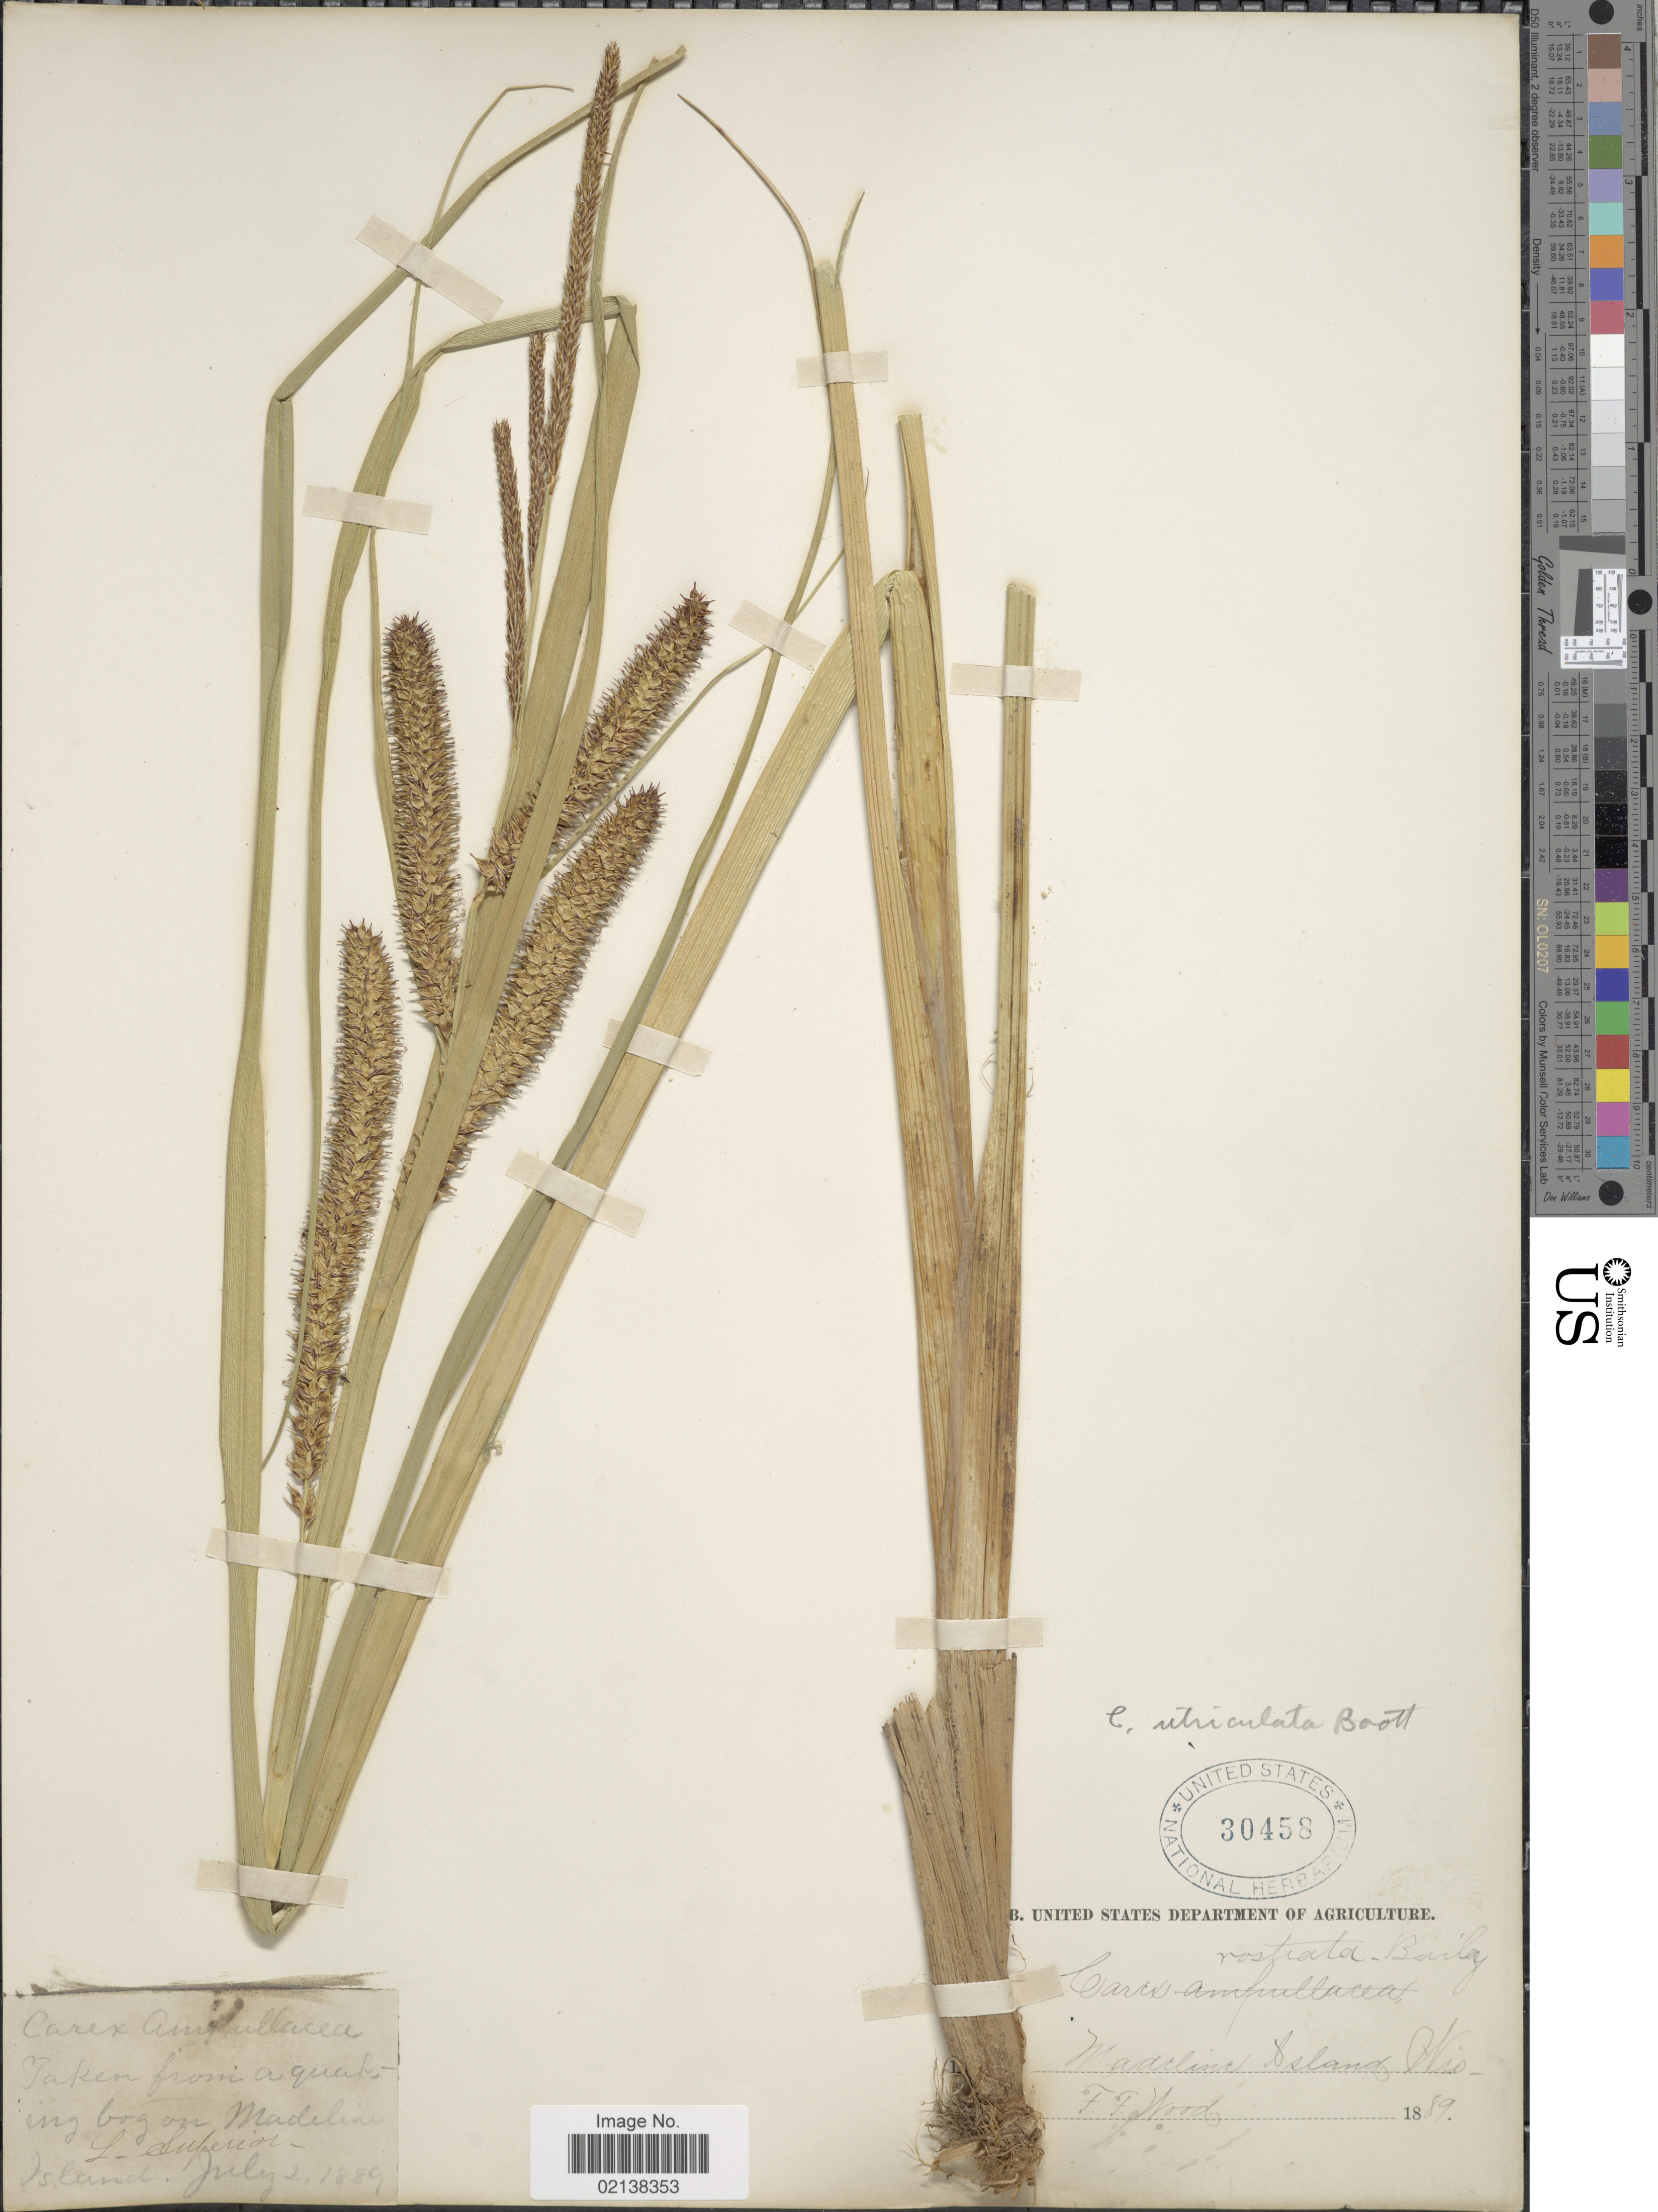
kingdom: Plantae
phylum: Tracheophyta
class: Liliopsida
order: Poales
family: Cyperaceae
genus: Carex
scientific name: Carex utriculata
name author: Boott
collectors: F. Wood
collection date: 1889-07-02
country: United States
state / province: Wisconsin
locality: Madeline Island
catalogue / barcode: US 30458